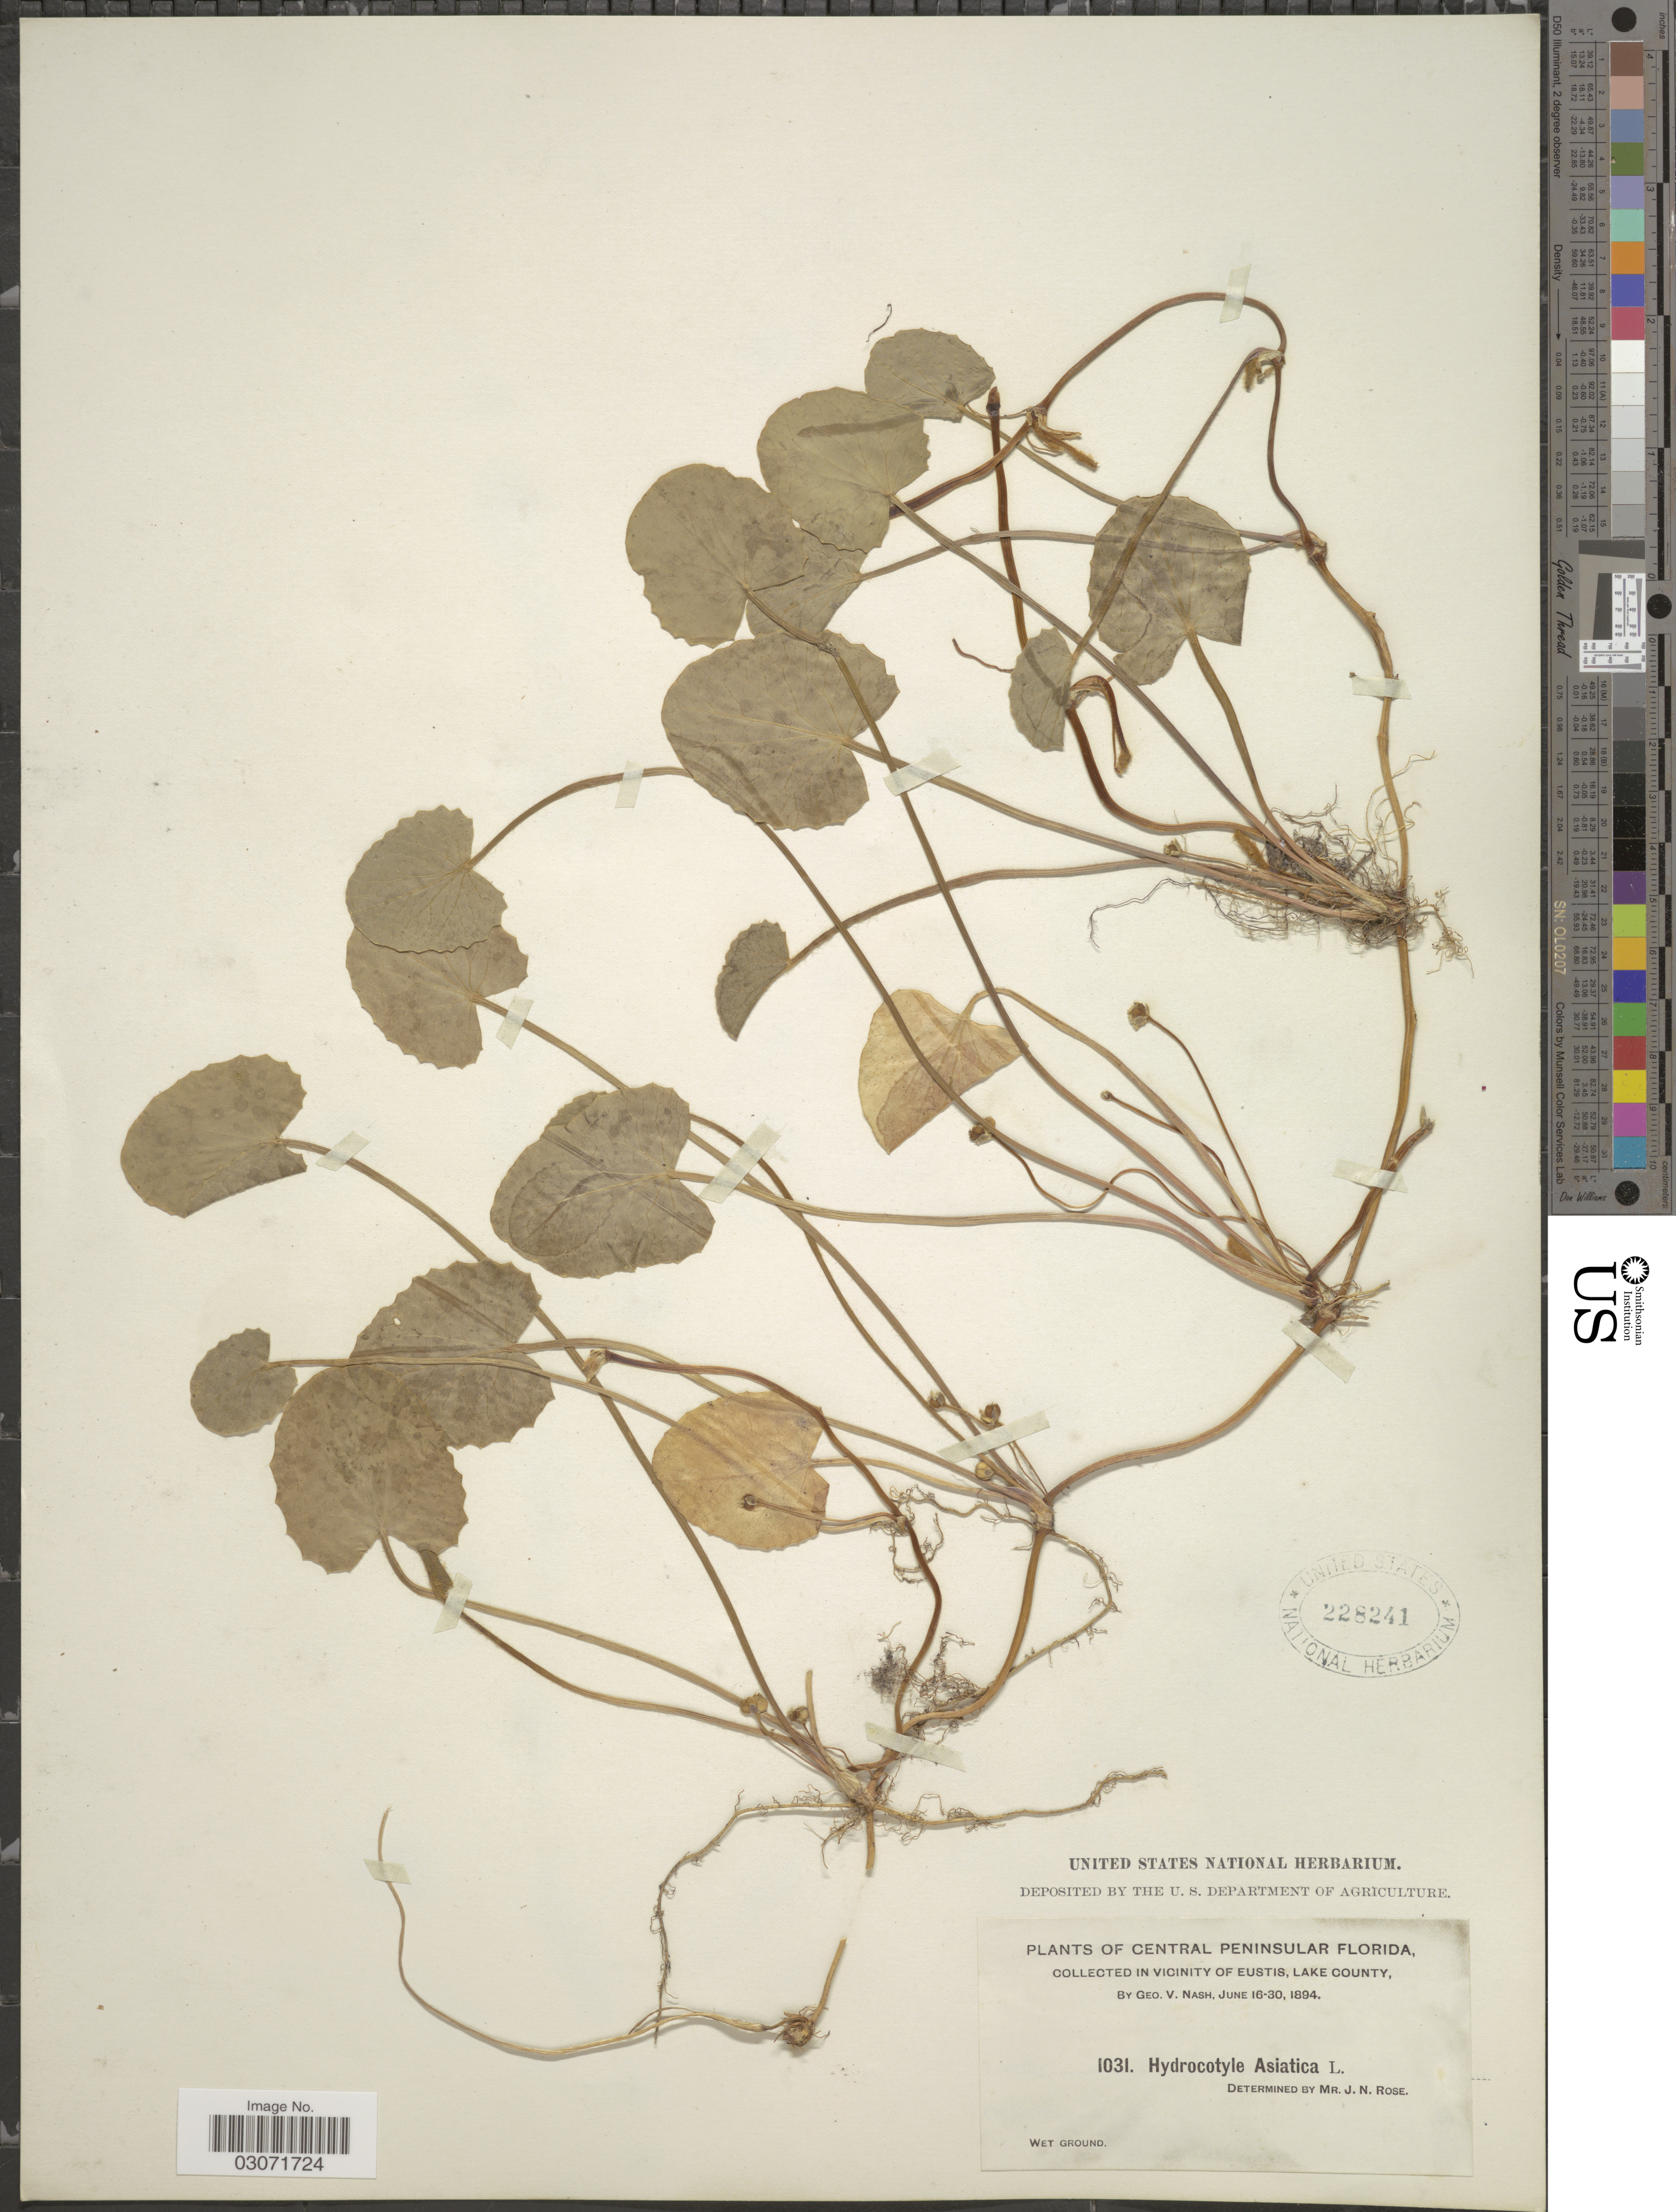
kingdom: Plantae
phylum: Tracheophyta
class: Magnoliopsida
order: Apiales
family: Apiaceae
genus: Centella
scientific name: Centella asiatica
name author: (L.) Urb.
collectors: G. V. Nash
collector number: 1031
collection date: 1894-06-16/1894-06-30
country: United States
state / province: Florida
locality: Central Peninsular Florida. Vicinity of Eustis, Lake County.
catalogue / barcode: US 228241